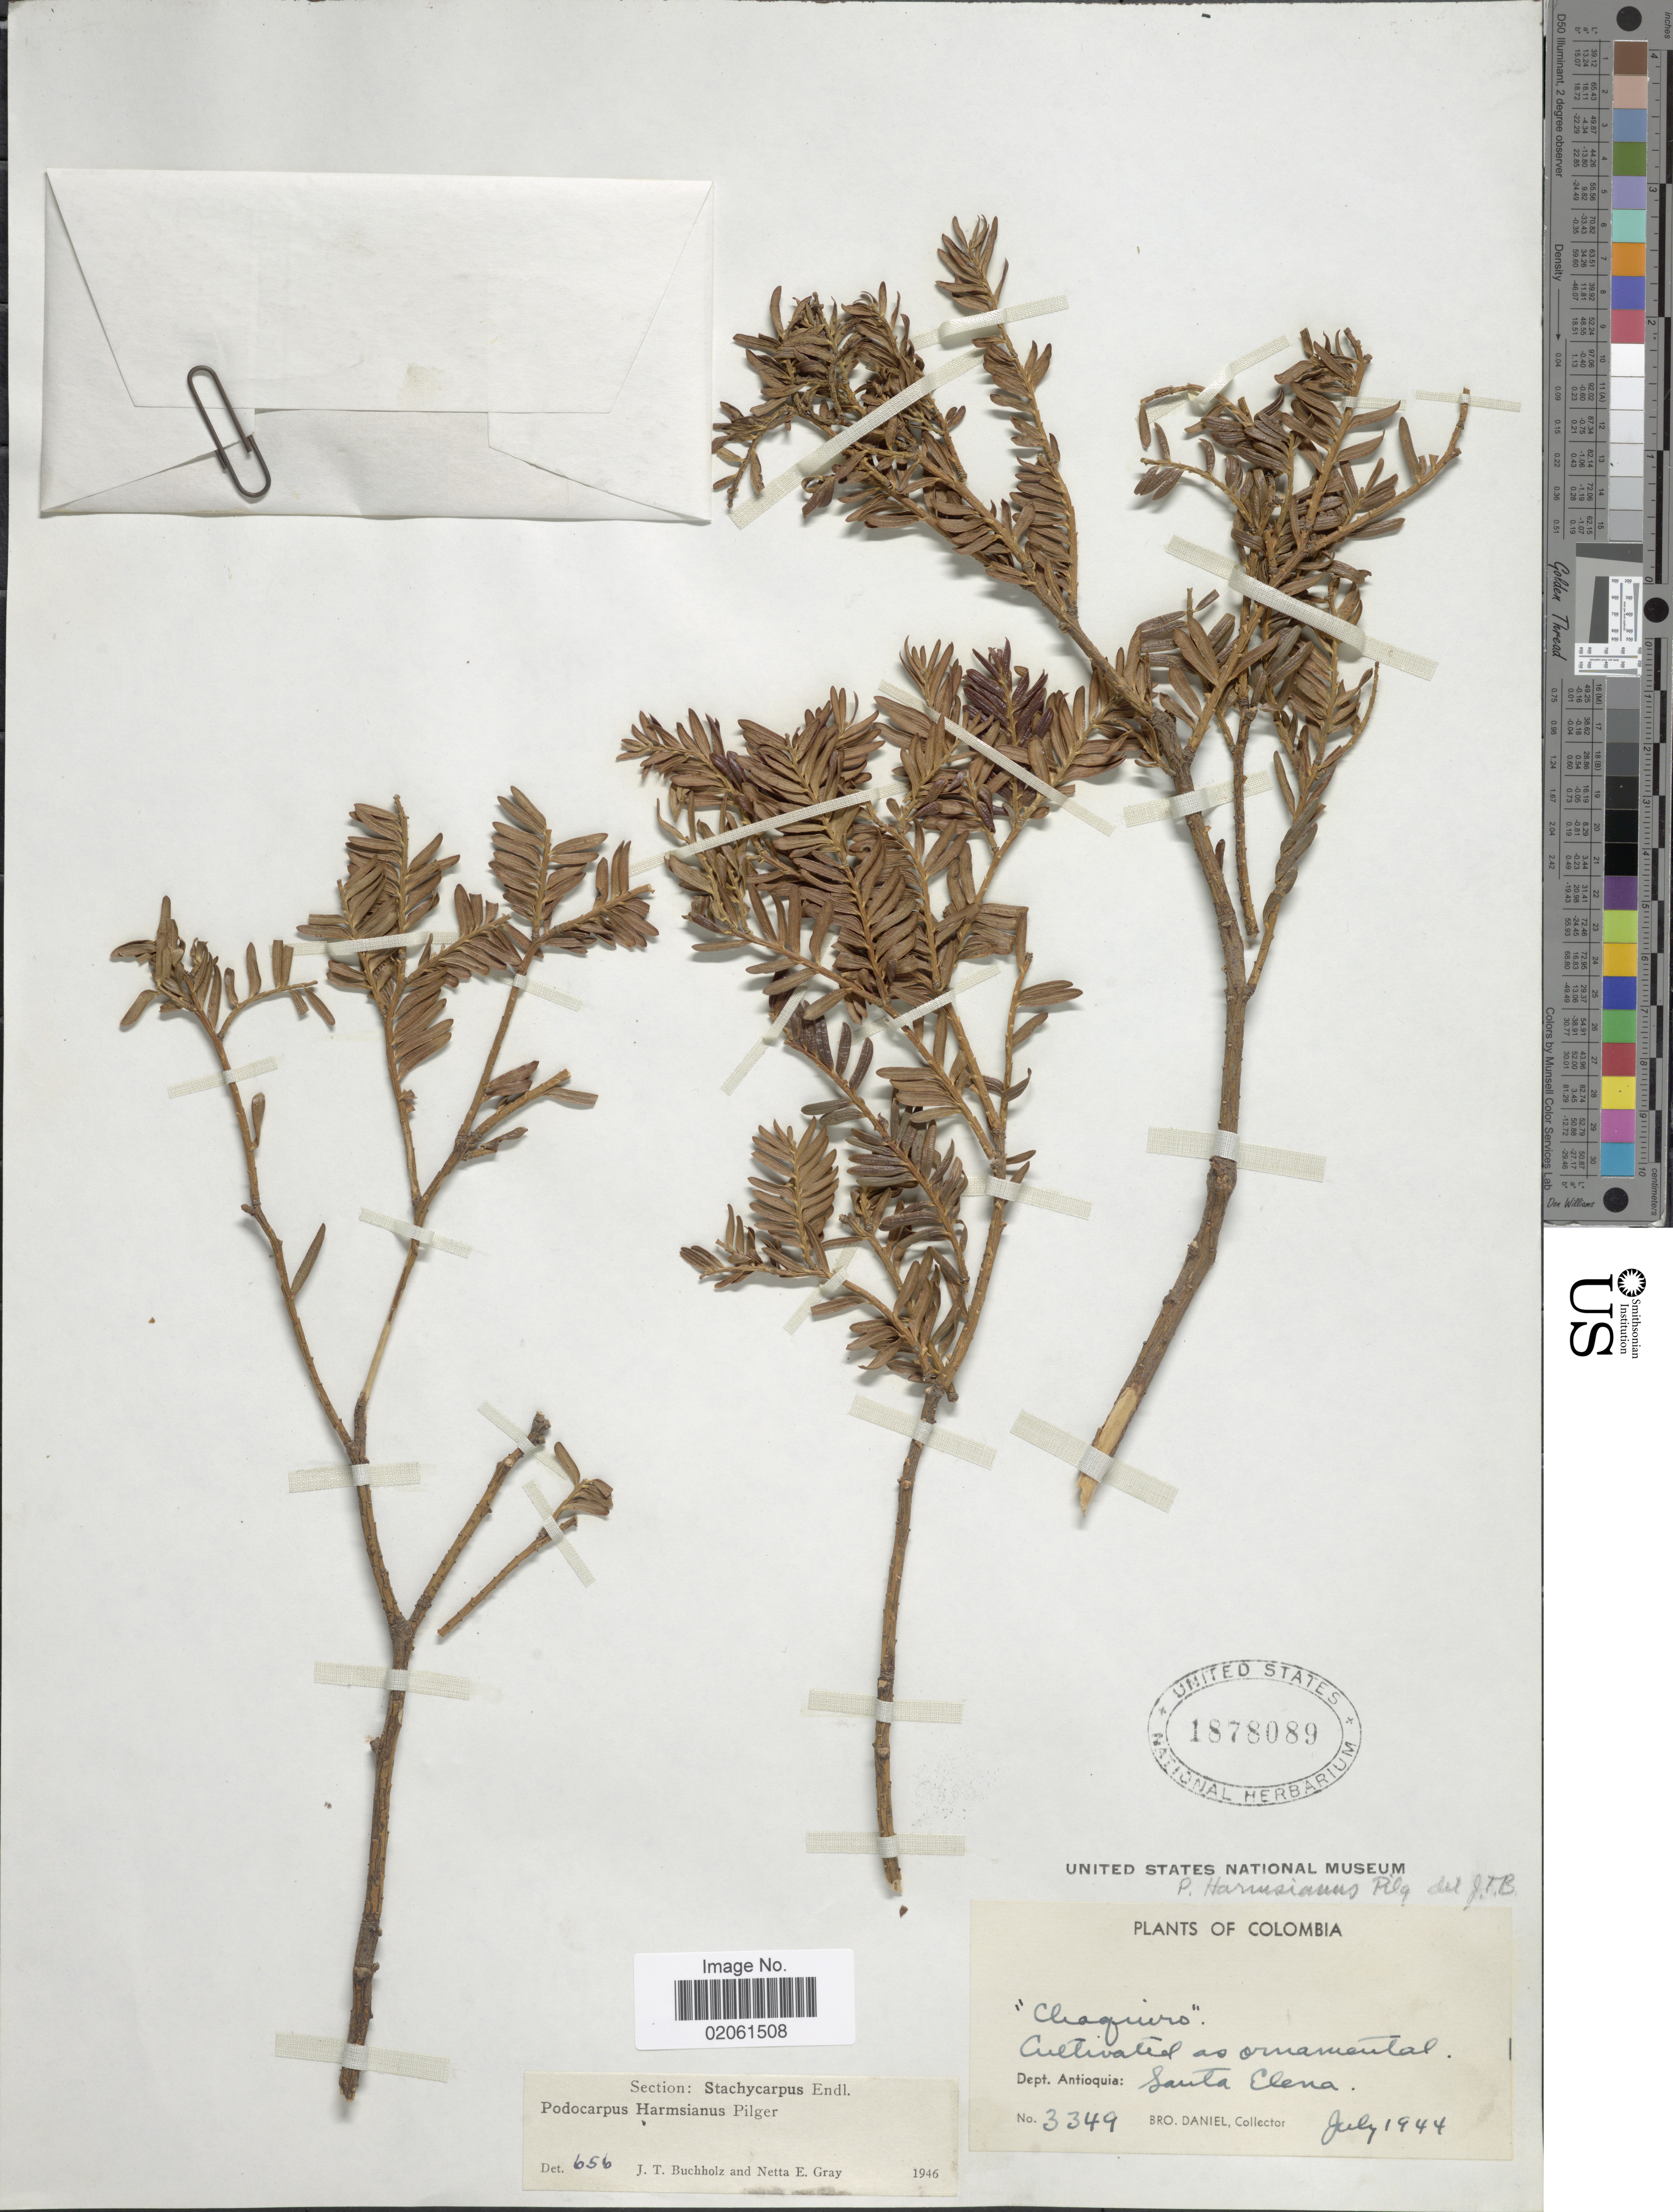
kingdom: Plantae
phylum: Tracheophyta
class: Pinopsida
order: Pinales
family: Podocarpaceae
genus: Podocarpus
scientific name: Podocarpus harmsianus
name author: Pilg.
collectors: Bro. Daniel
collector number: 3349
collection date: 1944-07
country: Colombia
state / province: Antioquia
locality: Dept. Antioquia: Santa Elena.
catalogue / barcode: US 1878089